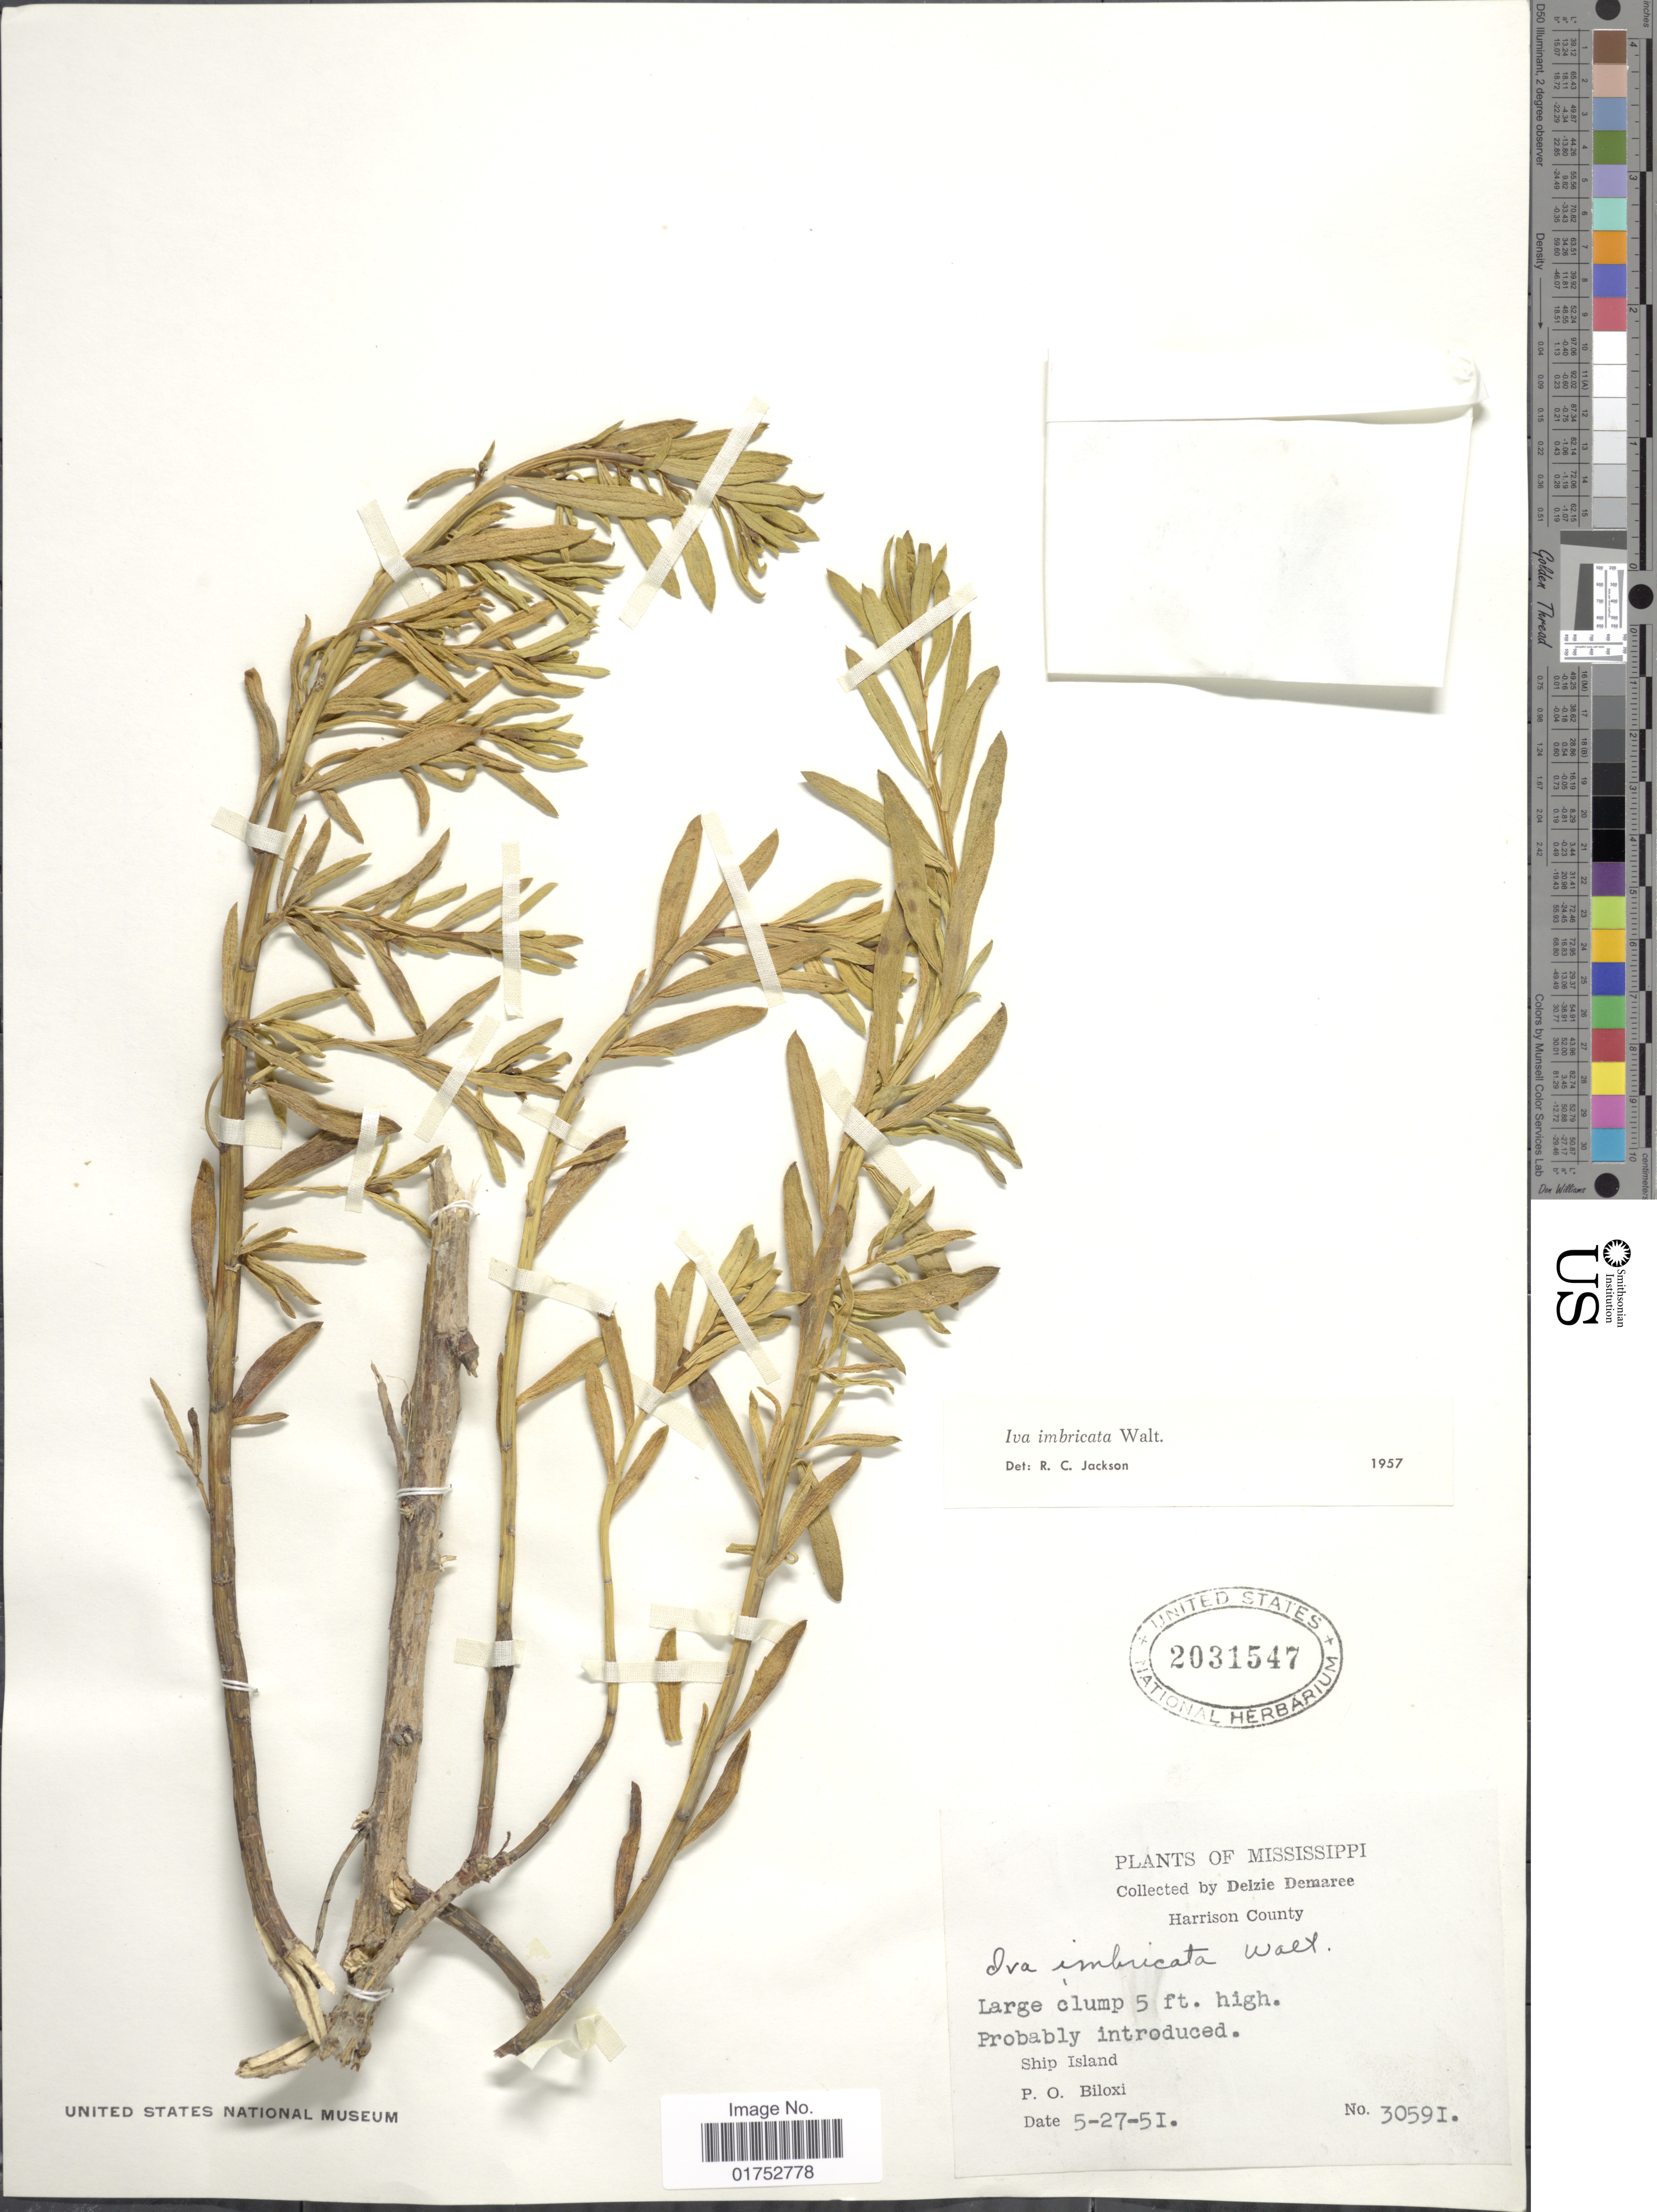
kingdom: Plantae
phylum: Tracheophyta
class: Magnoliopsida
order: Asterales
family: Asteraceae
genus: Iva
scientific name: Iva imbricata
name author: Walter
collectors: D. Demaree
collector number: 30591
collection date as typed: Transcribed d/m/y: 27/5/51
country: United States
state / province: Mississippi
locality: Harrison County, Ship Island, P. O. Biloxi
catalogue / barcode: US 2031547